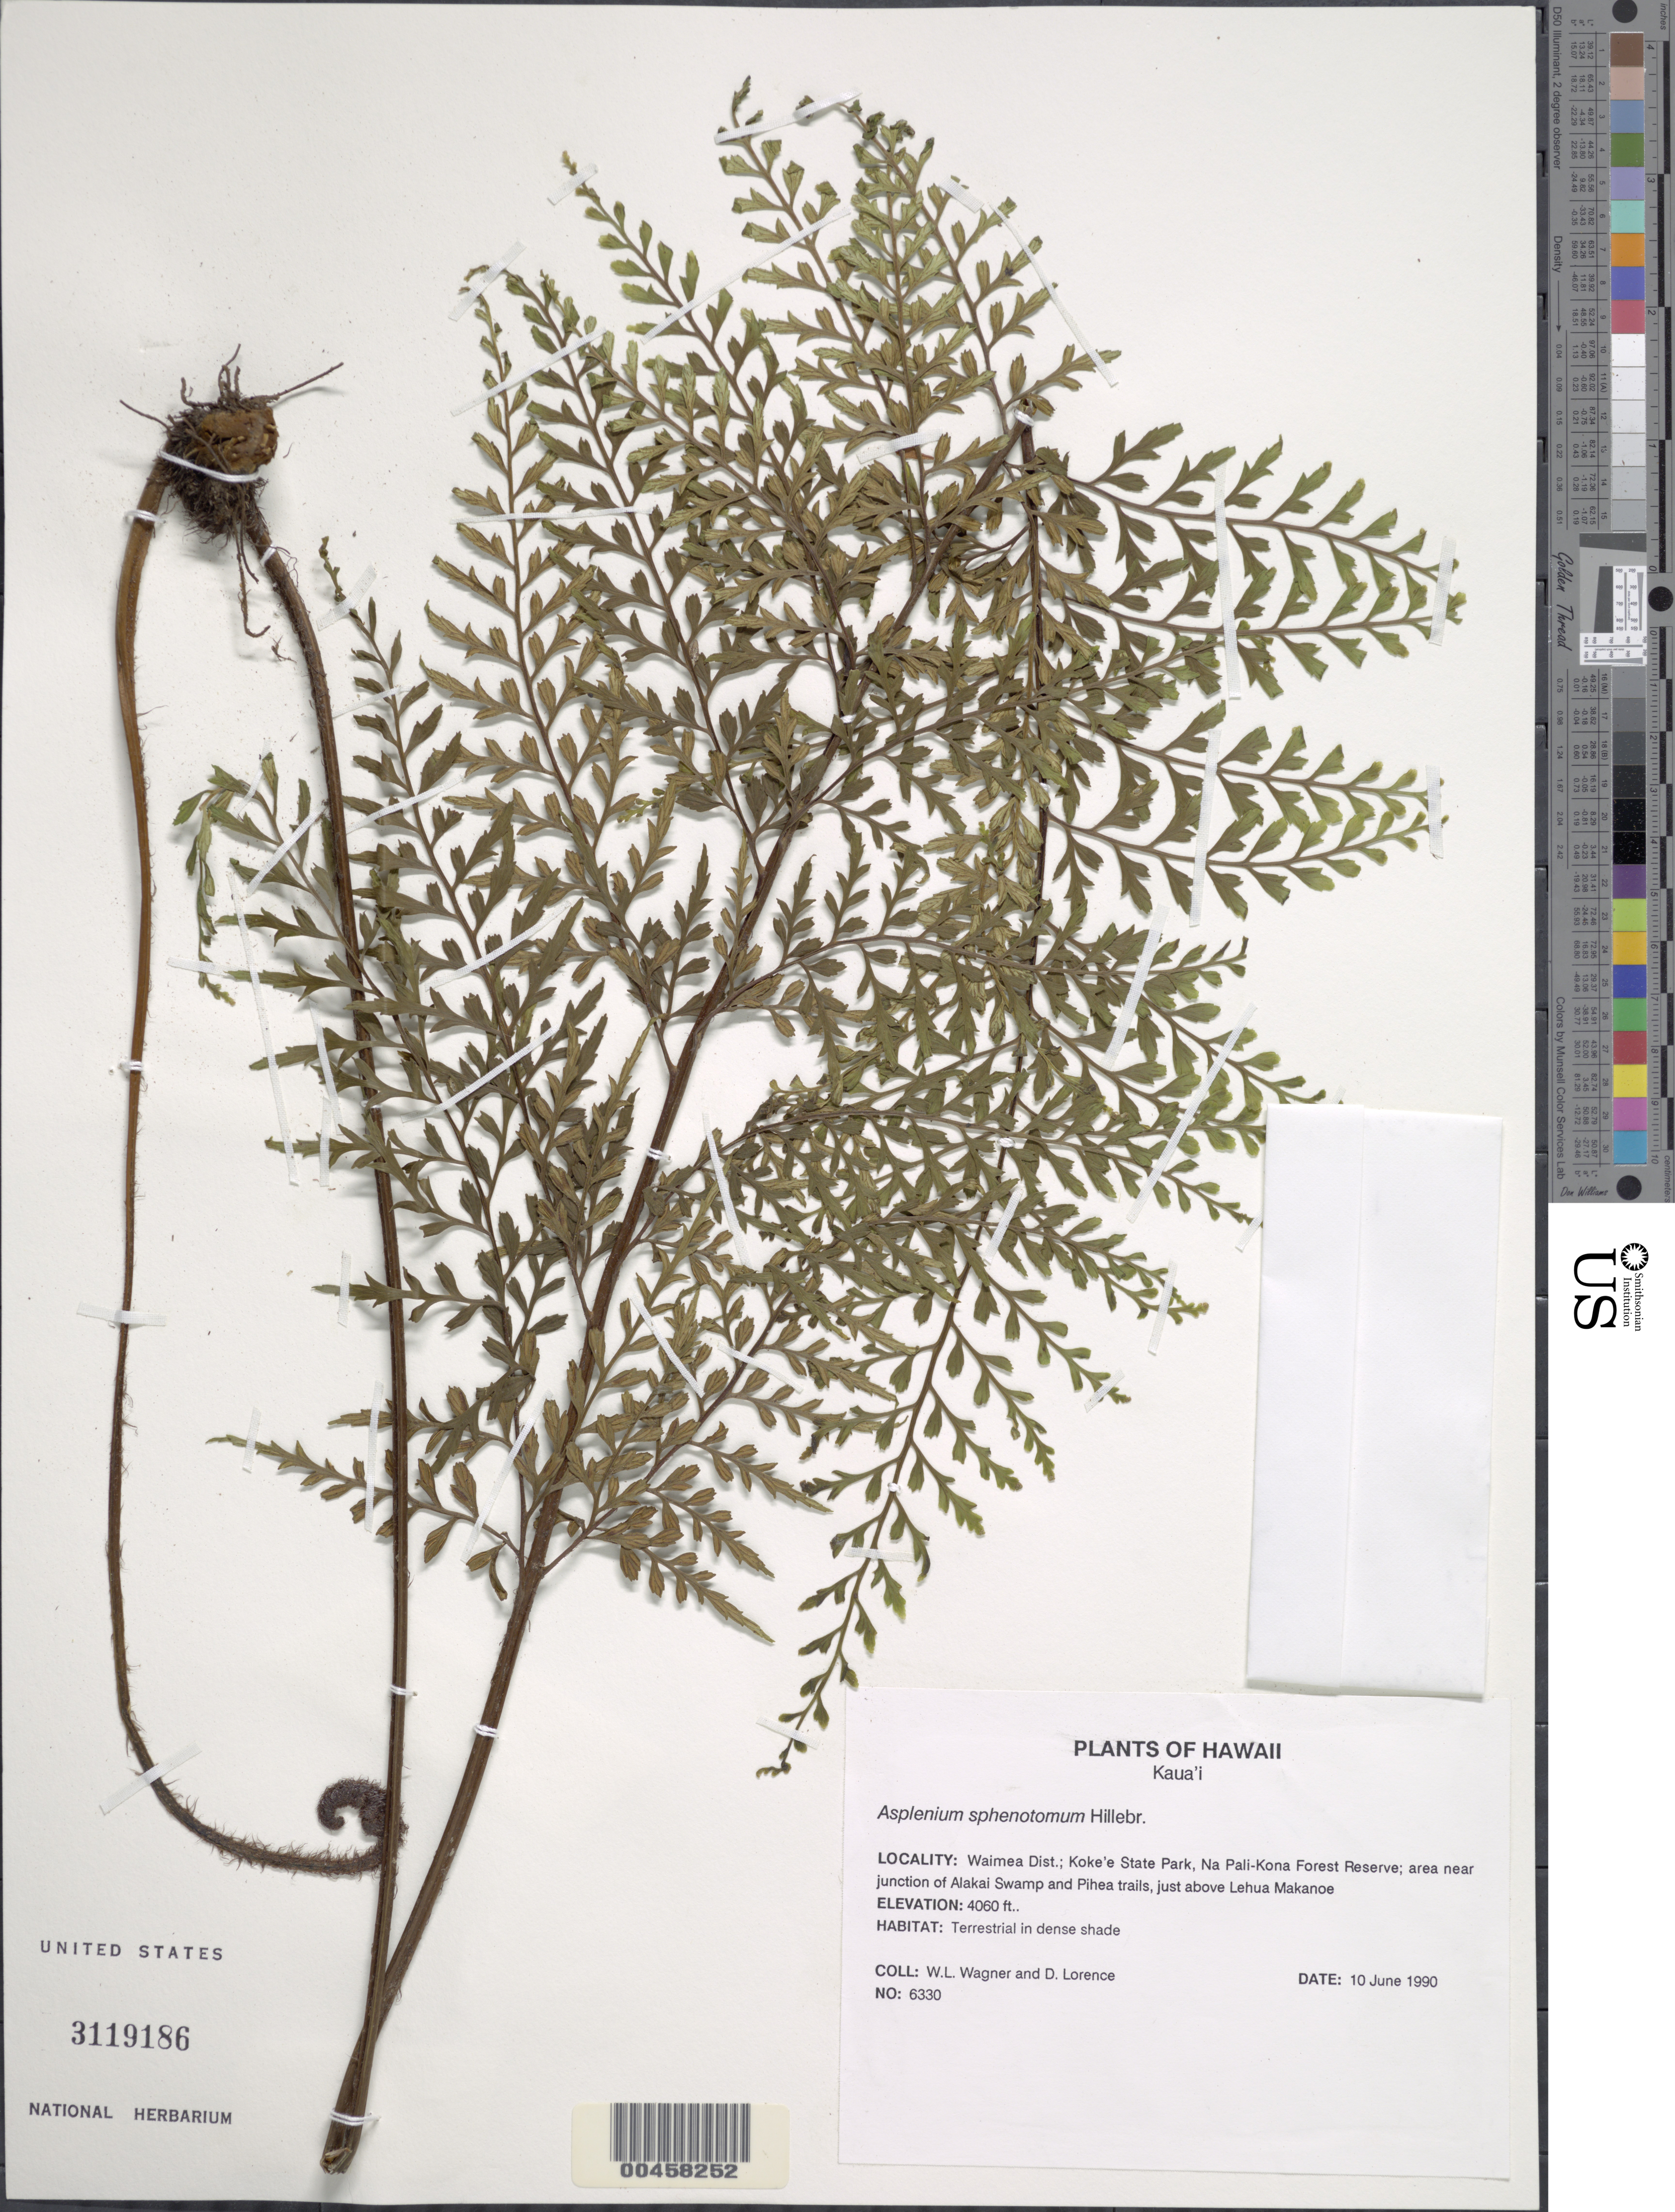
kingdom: Plantae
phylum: Tracheophyta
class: Polypodiopsida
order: Polypodiales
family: Aspleniaceae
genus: Asplenium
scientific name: Asplenium sphenotomum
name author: Hillebr.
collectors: W. L. Wagner & D. Lorence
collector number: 6330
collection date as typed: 10 Jun 1990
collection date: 1990-06-10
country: United States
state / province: Hawaii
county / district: Kauai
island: Kaua'i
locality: Waimea Dist.: Koke'e State Park. Na Pali-Kona For. Res.; area near jct. of Alakai Swamp and Pihea trails, just above Lehua Ma...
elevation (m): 1237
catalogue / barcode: US 3119186